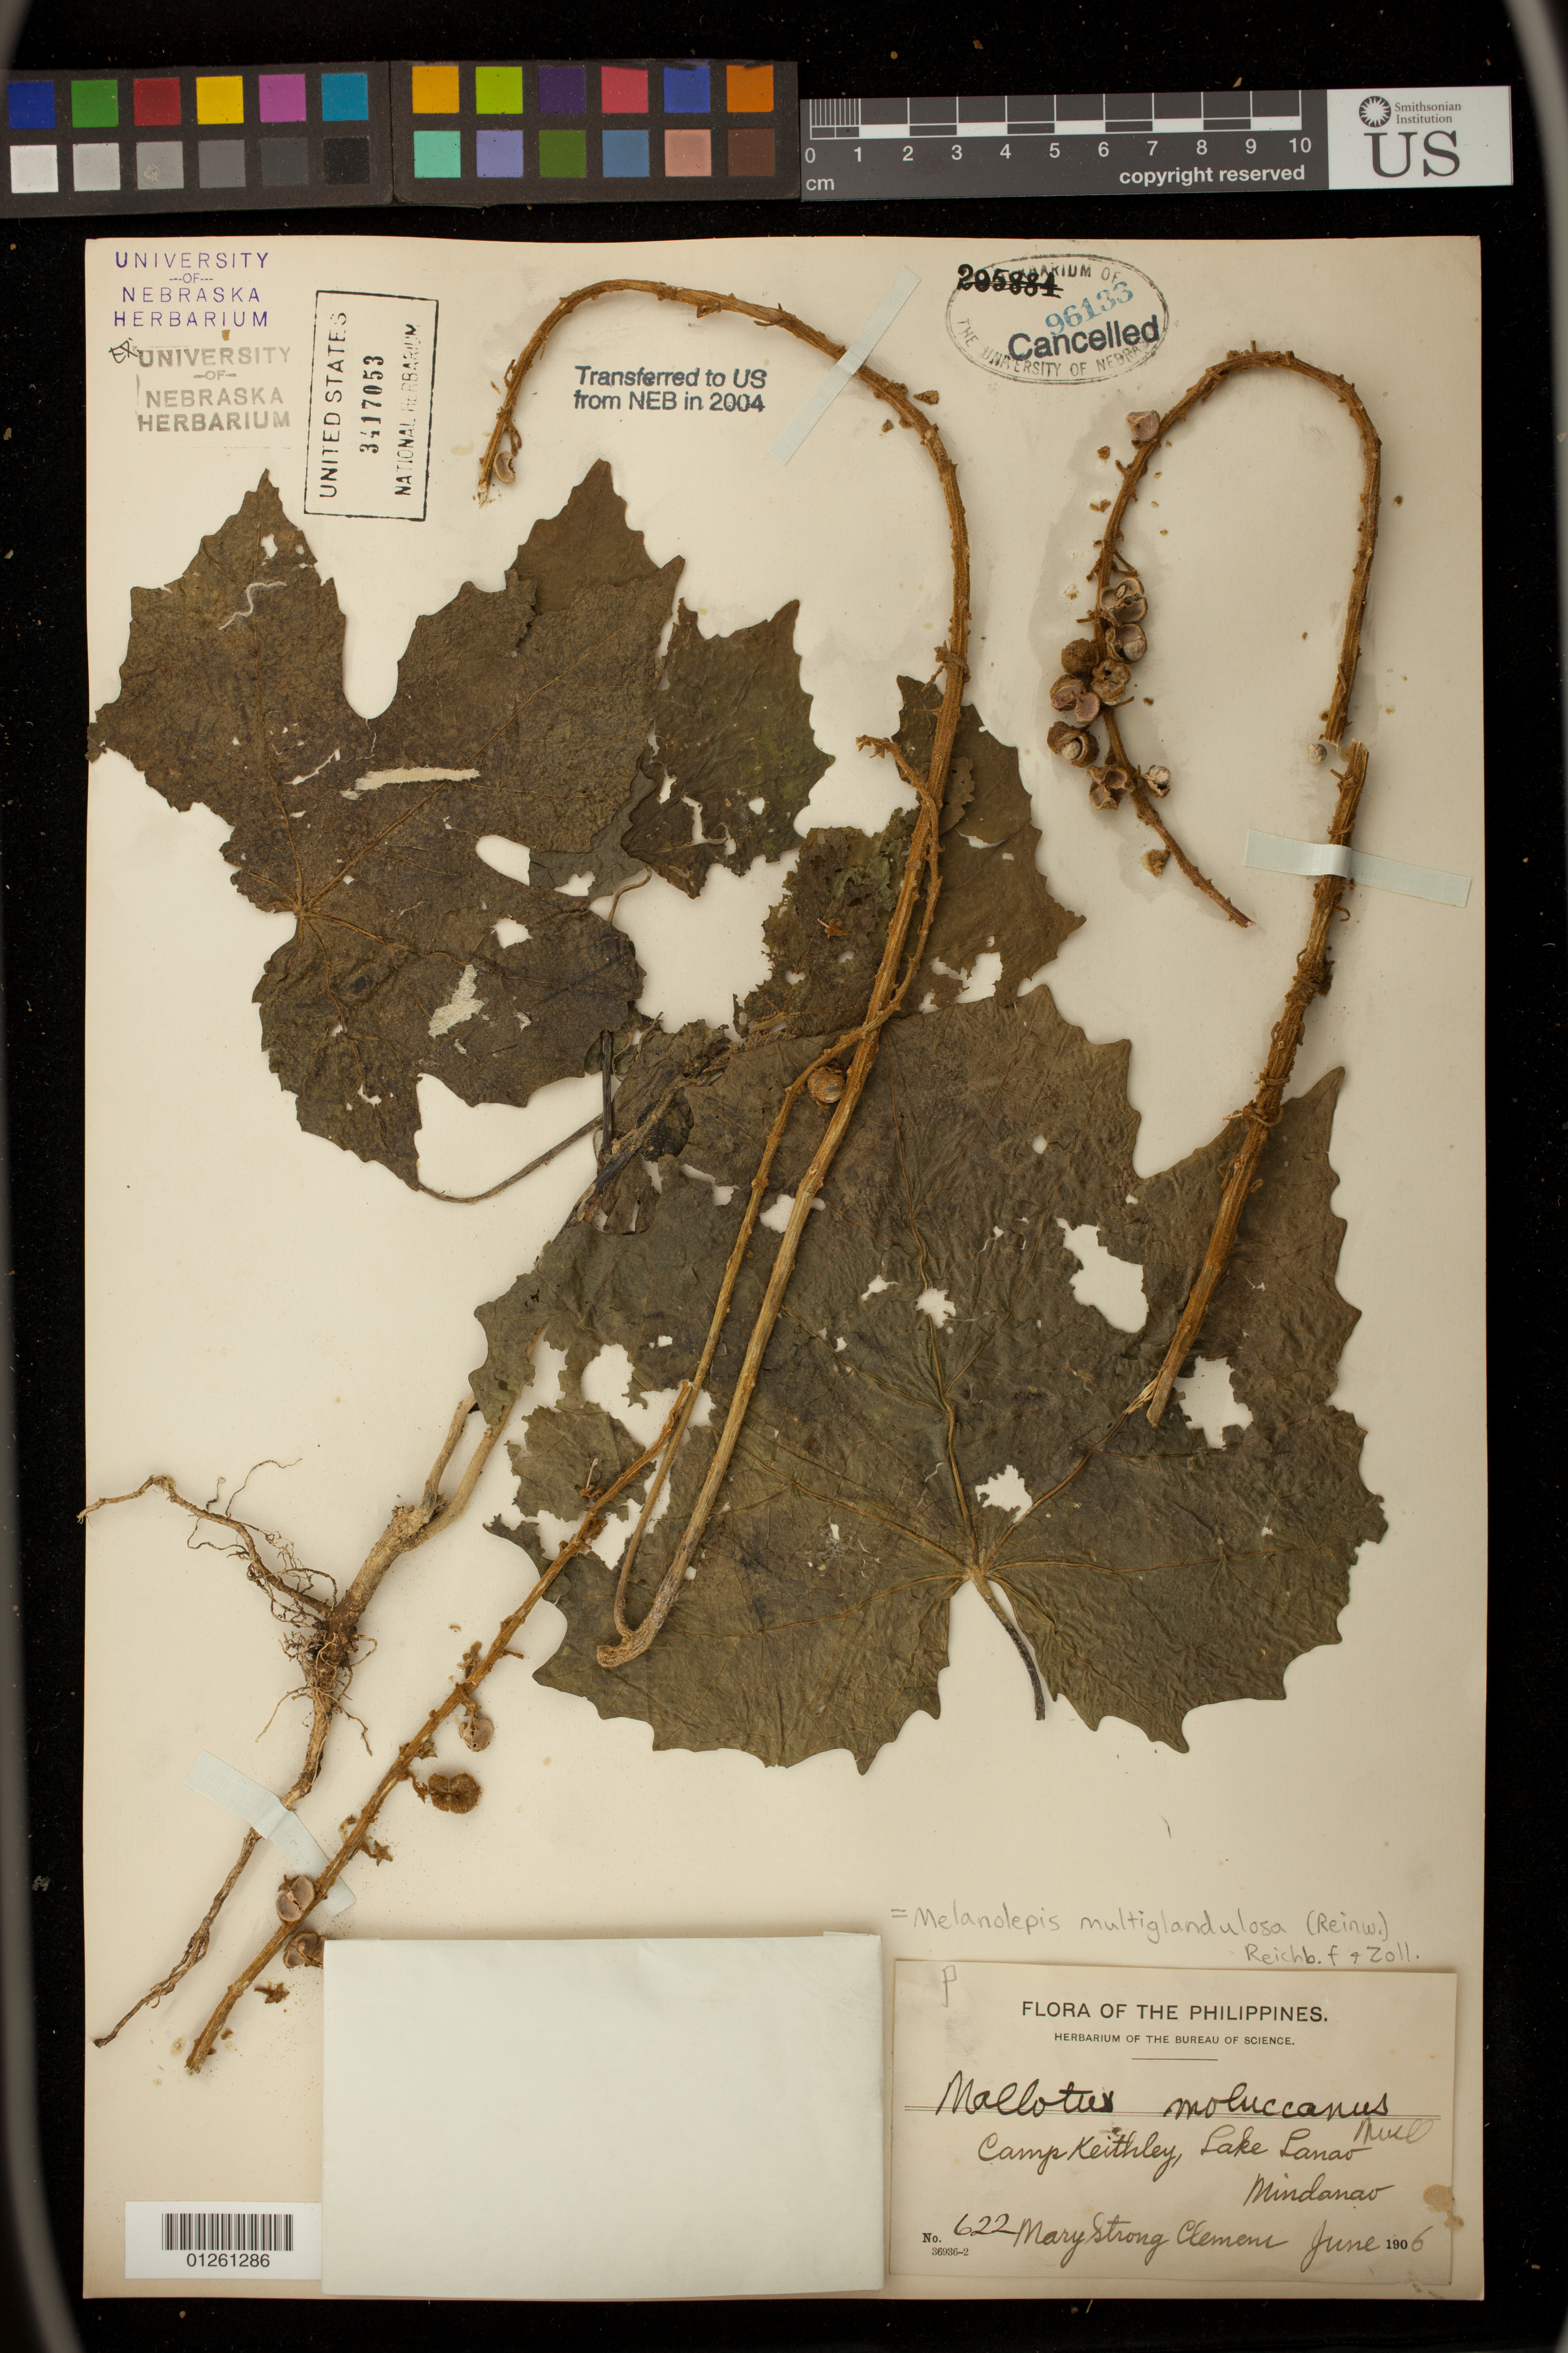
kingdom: Plantae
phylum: Tracheophyta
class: Magnoliopsida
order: Malpighiales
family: Euphorbiaceae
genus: Melanolepis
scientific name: Melanolepis multiglandulosa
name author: (Reinw. ex Blume) Rchb. f. & Zoll.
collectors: M. S. Clemens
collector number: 622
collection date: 1906-06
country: Philippines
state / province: Muslim Mindanao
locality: Camp Keithley, Lake Lanao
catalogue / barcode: US 3417053